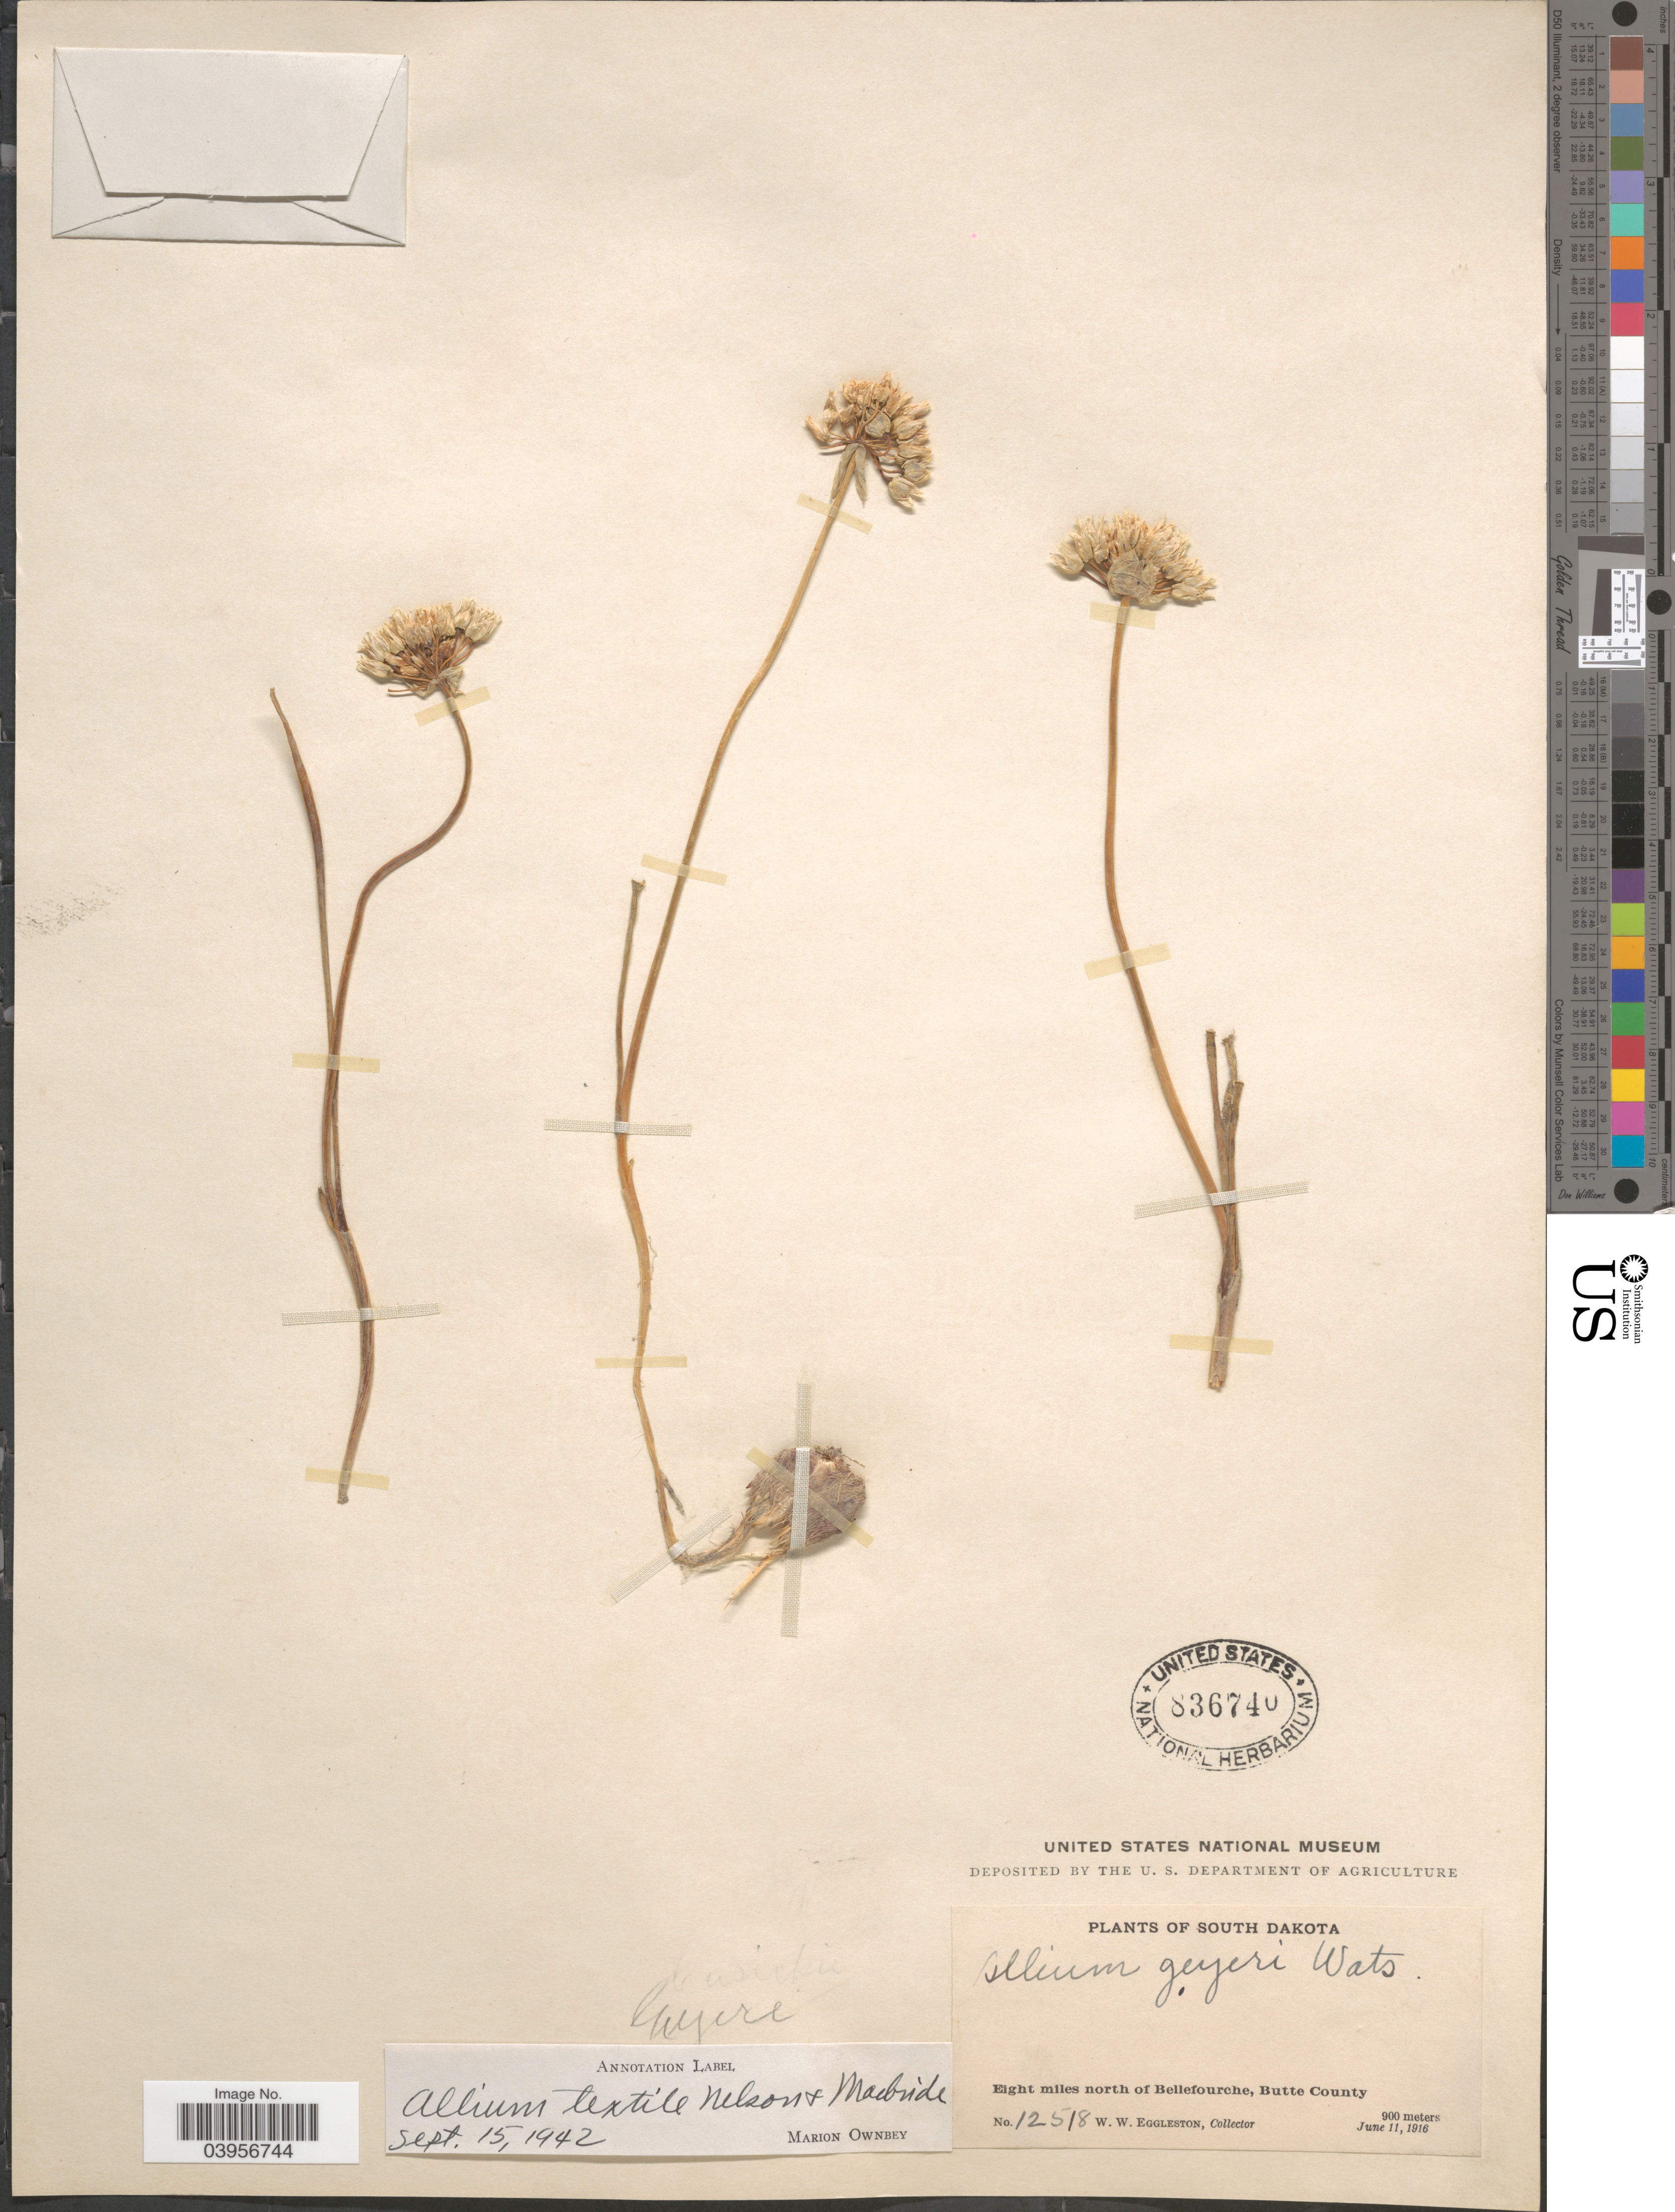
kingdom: Plantae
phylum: Tracheophyta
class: Liliopsida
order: Asparagales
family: Amaryllidaceae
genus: Allium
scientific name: Allium textile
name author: A. Nelson & J.F. Macbr.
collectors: W. W. Eggleston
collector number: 12518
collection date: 1916-06-11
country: United States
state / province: South Dakota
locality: Eight miles north of Bellefourche, Butte County.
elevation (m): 900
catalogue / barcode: US 836740